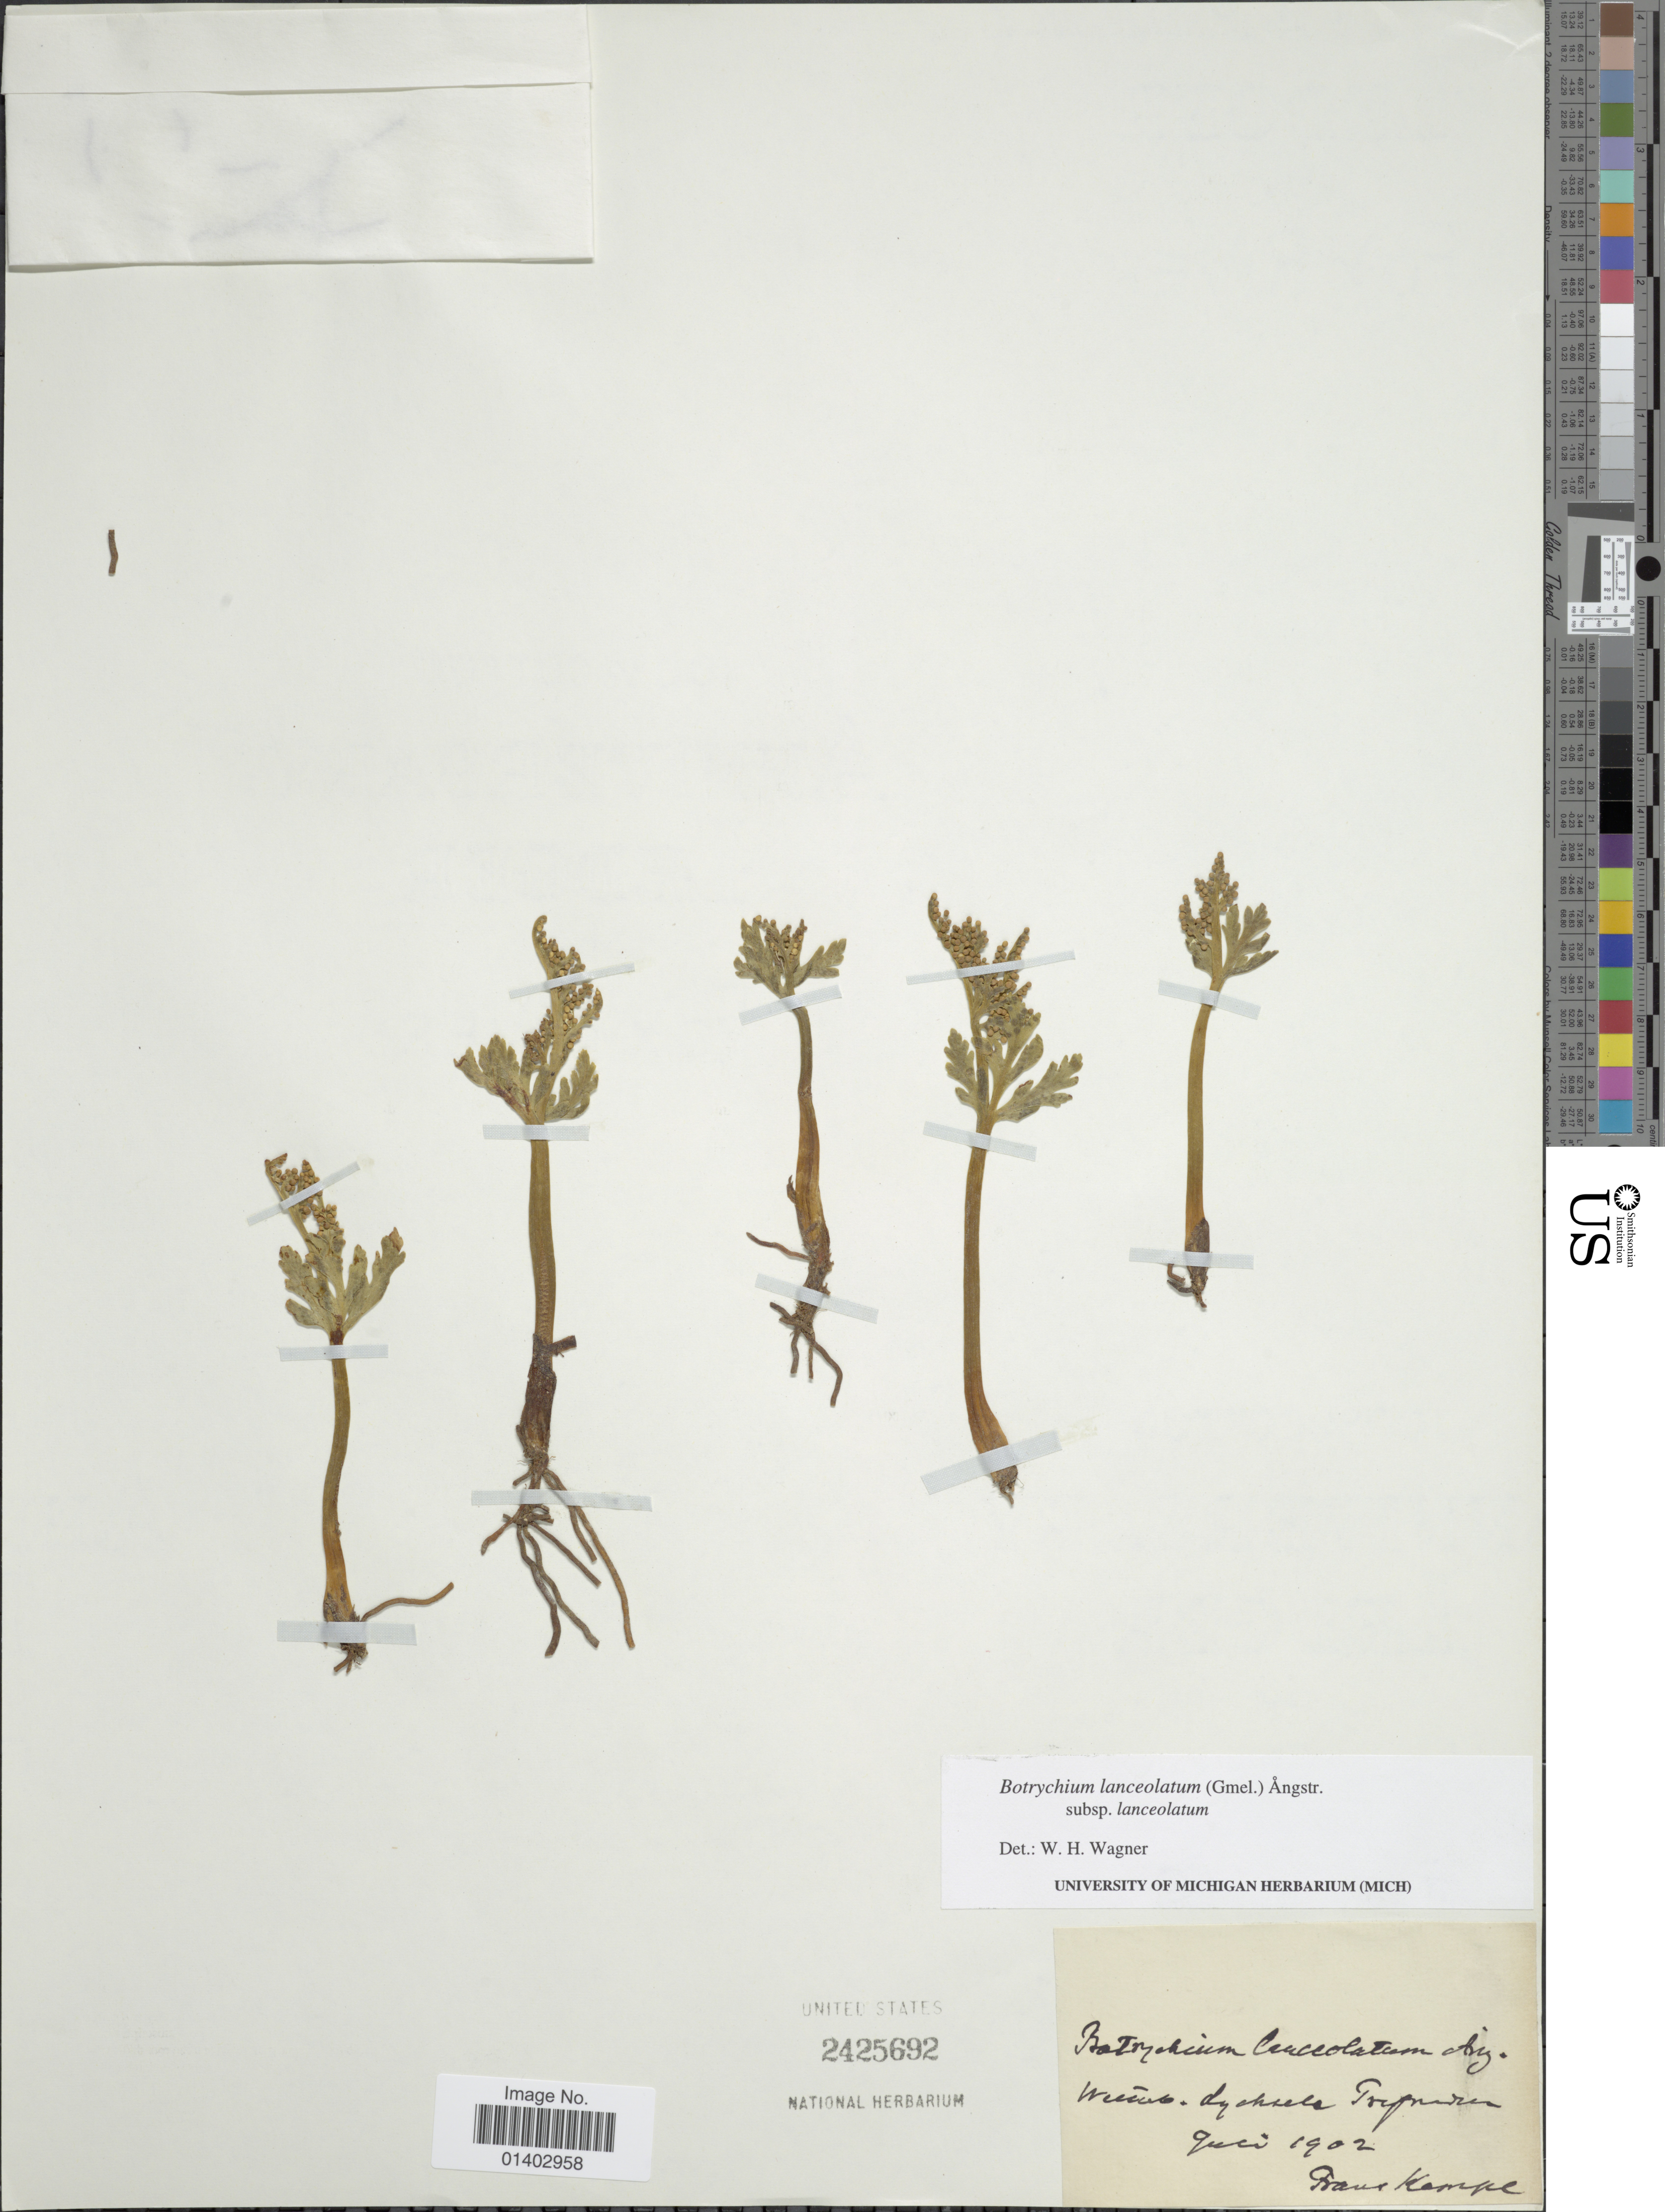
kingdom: Plantae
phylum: Tracheophyta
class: Polypodiopsida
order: Ophioglossales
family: Ophioglossaceae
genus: Botrychium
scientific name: Botrychium lanceolatum subsp. lanceolatum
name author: (S.G. Gmel.) Ångstr.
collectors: F. Kempe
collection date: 1902-07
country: China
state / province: Xinjiang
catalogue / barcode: US 2425692